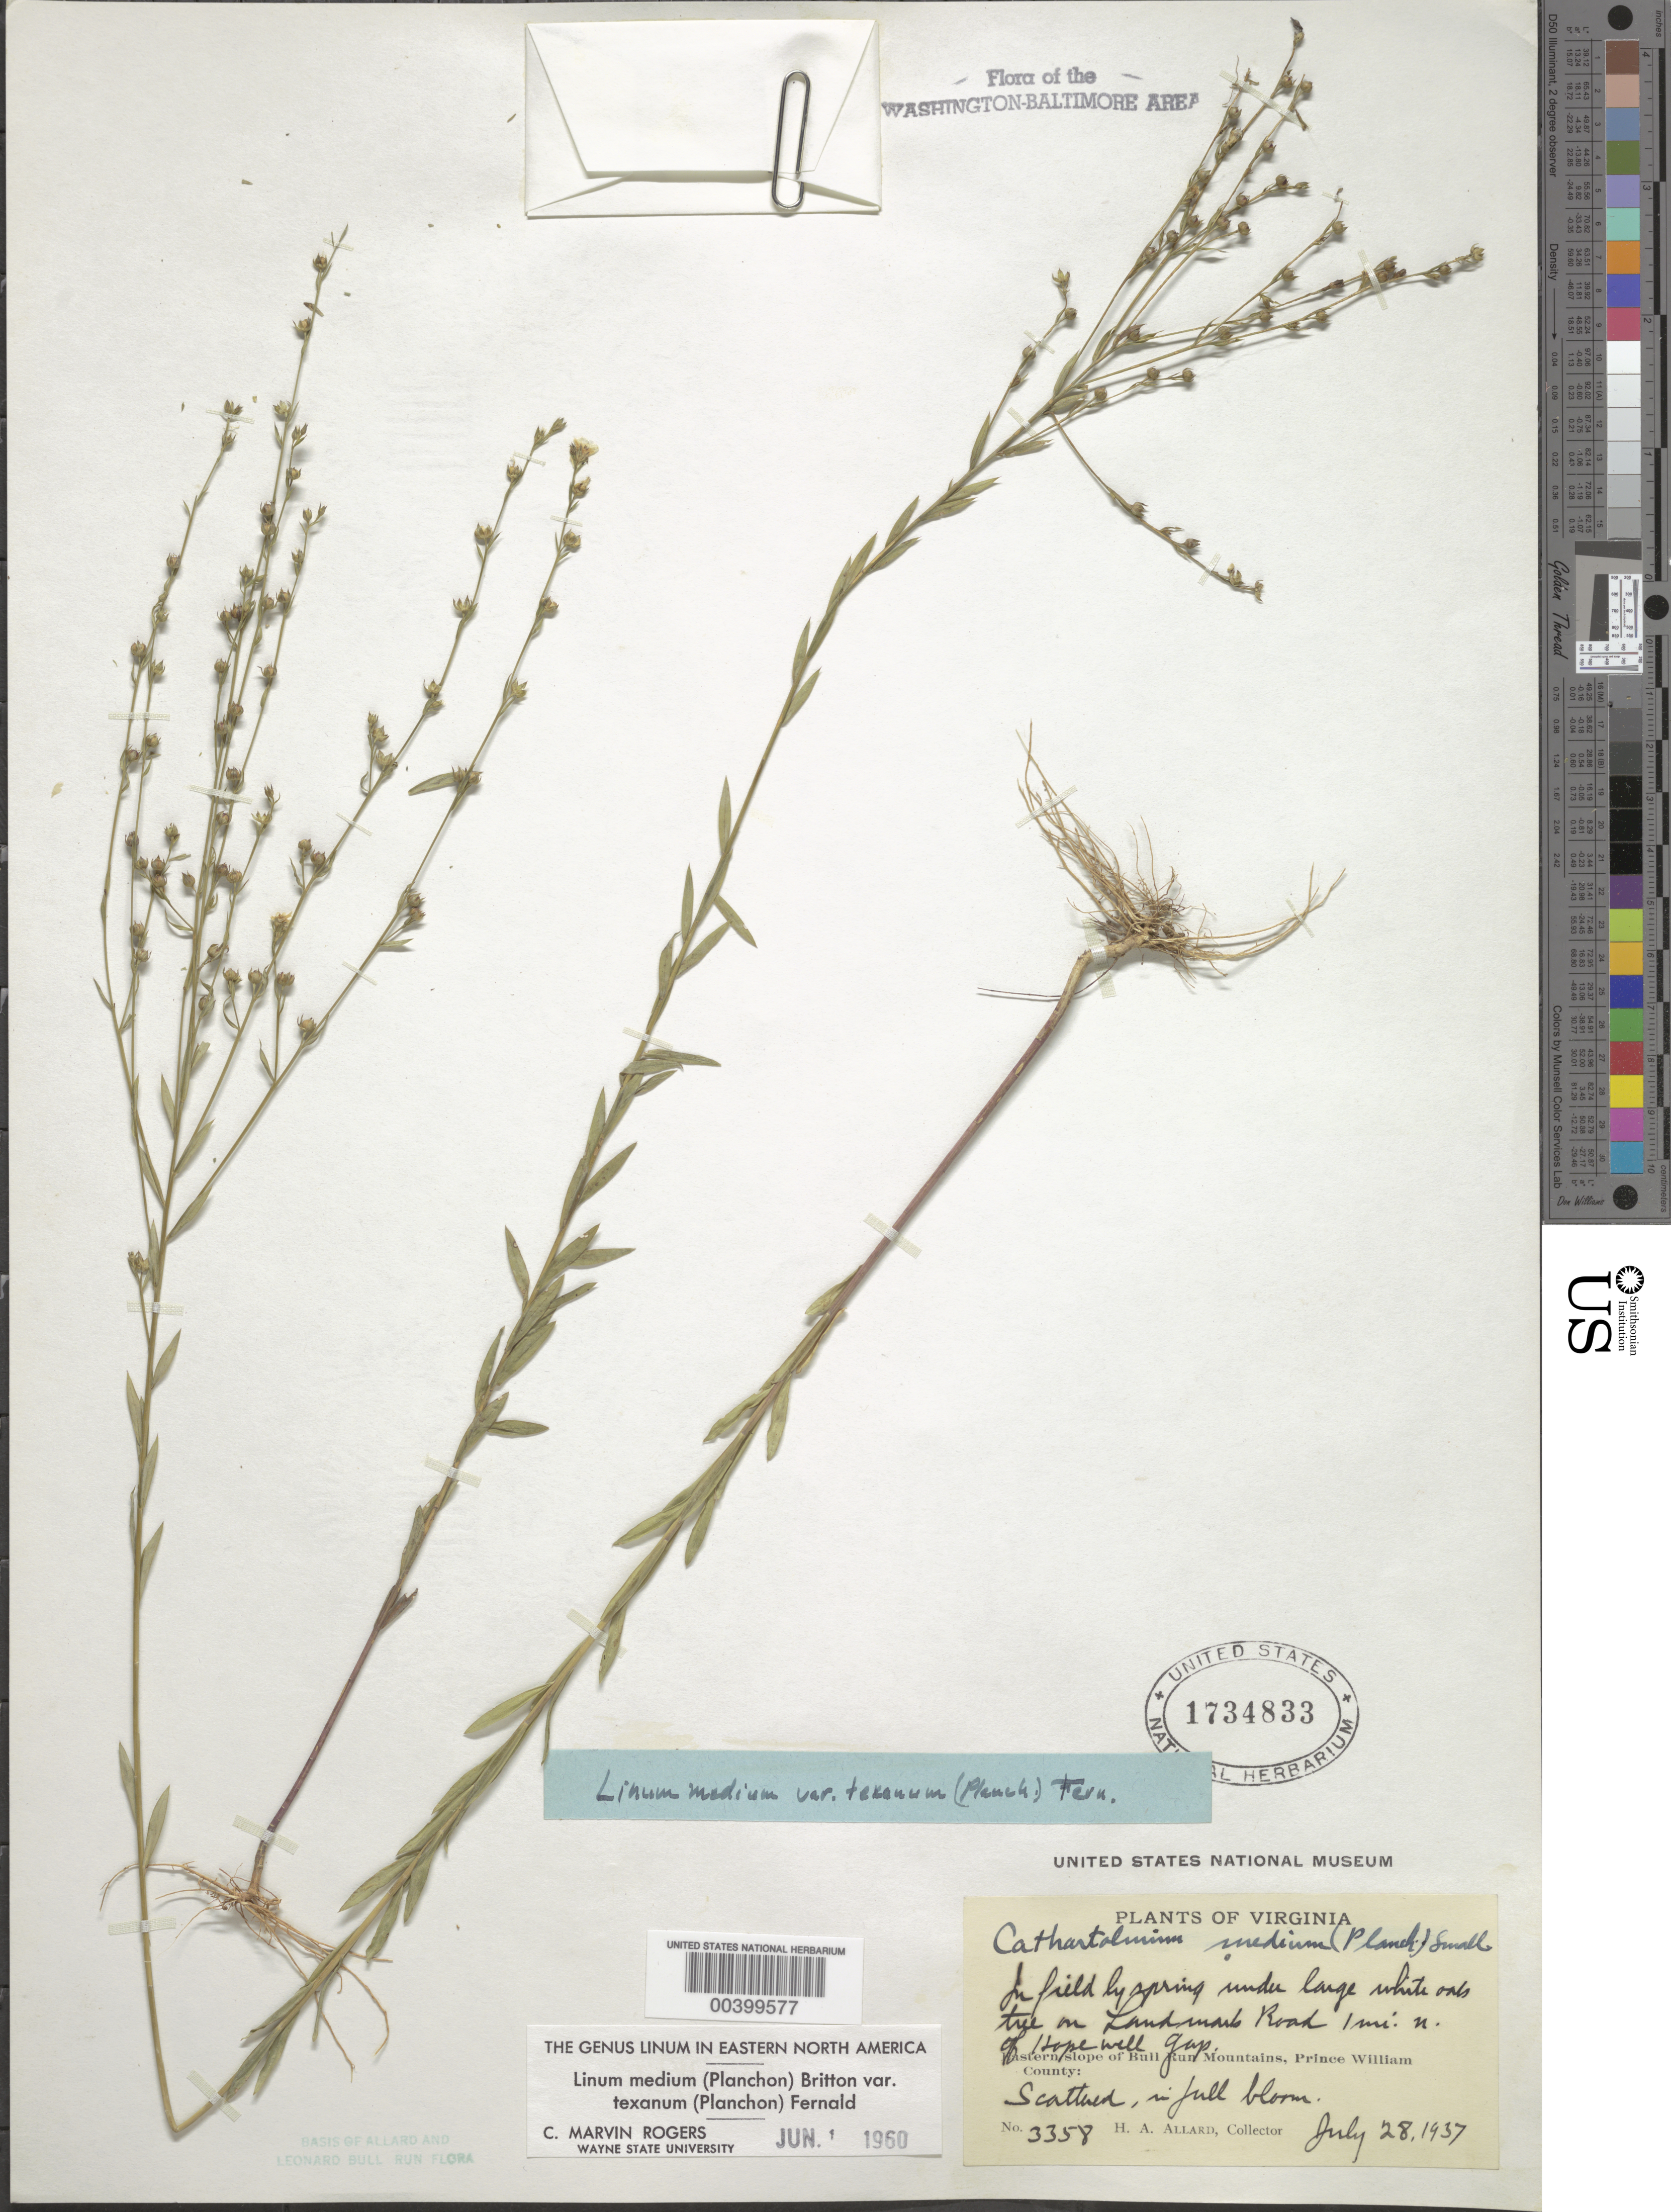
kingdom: Plantae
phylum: Tracheophyta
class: Magnoliopsida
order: Malpighiales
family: Linaceae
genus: Linum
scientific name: Linum medium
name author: (Planch.) Britton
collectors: H. A. Allard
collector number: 3358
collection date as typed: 28 Jul 1937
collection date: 1937-07-28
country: United States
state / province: Virginia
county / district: Prince William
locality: North of Hopewell Gap, Landmark Road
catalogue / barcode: US 1734833